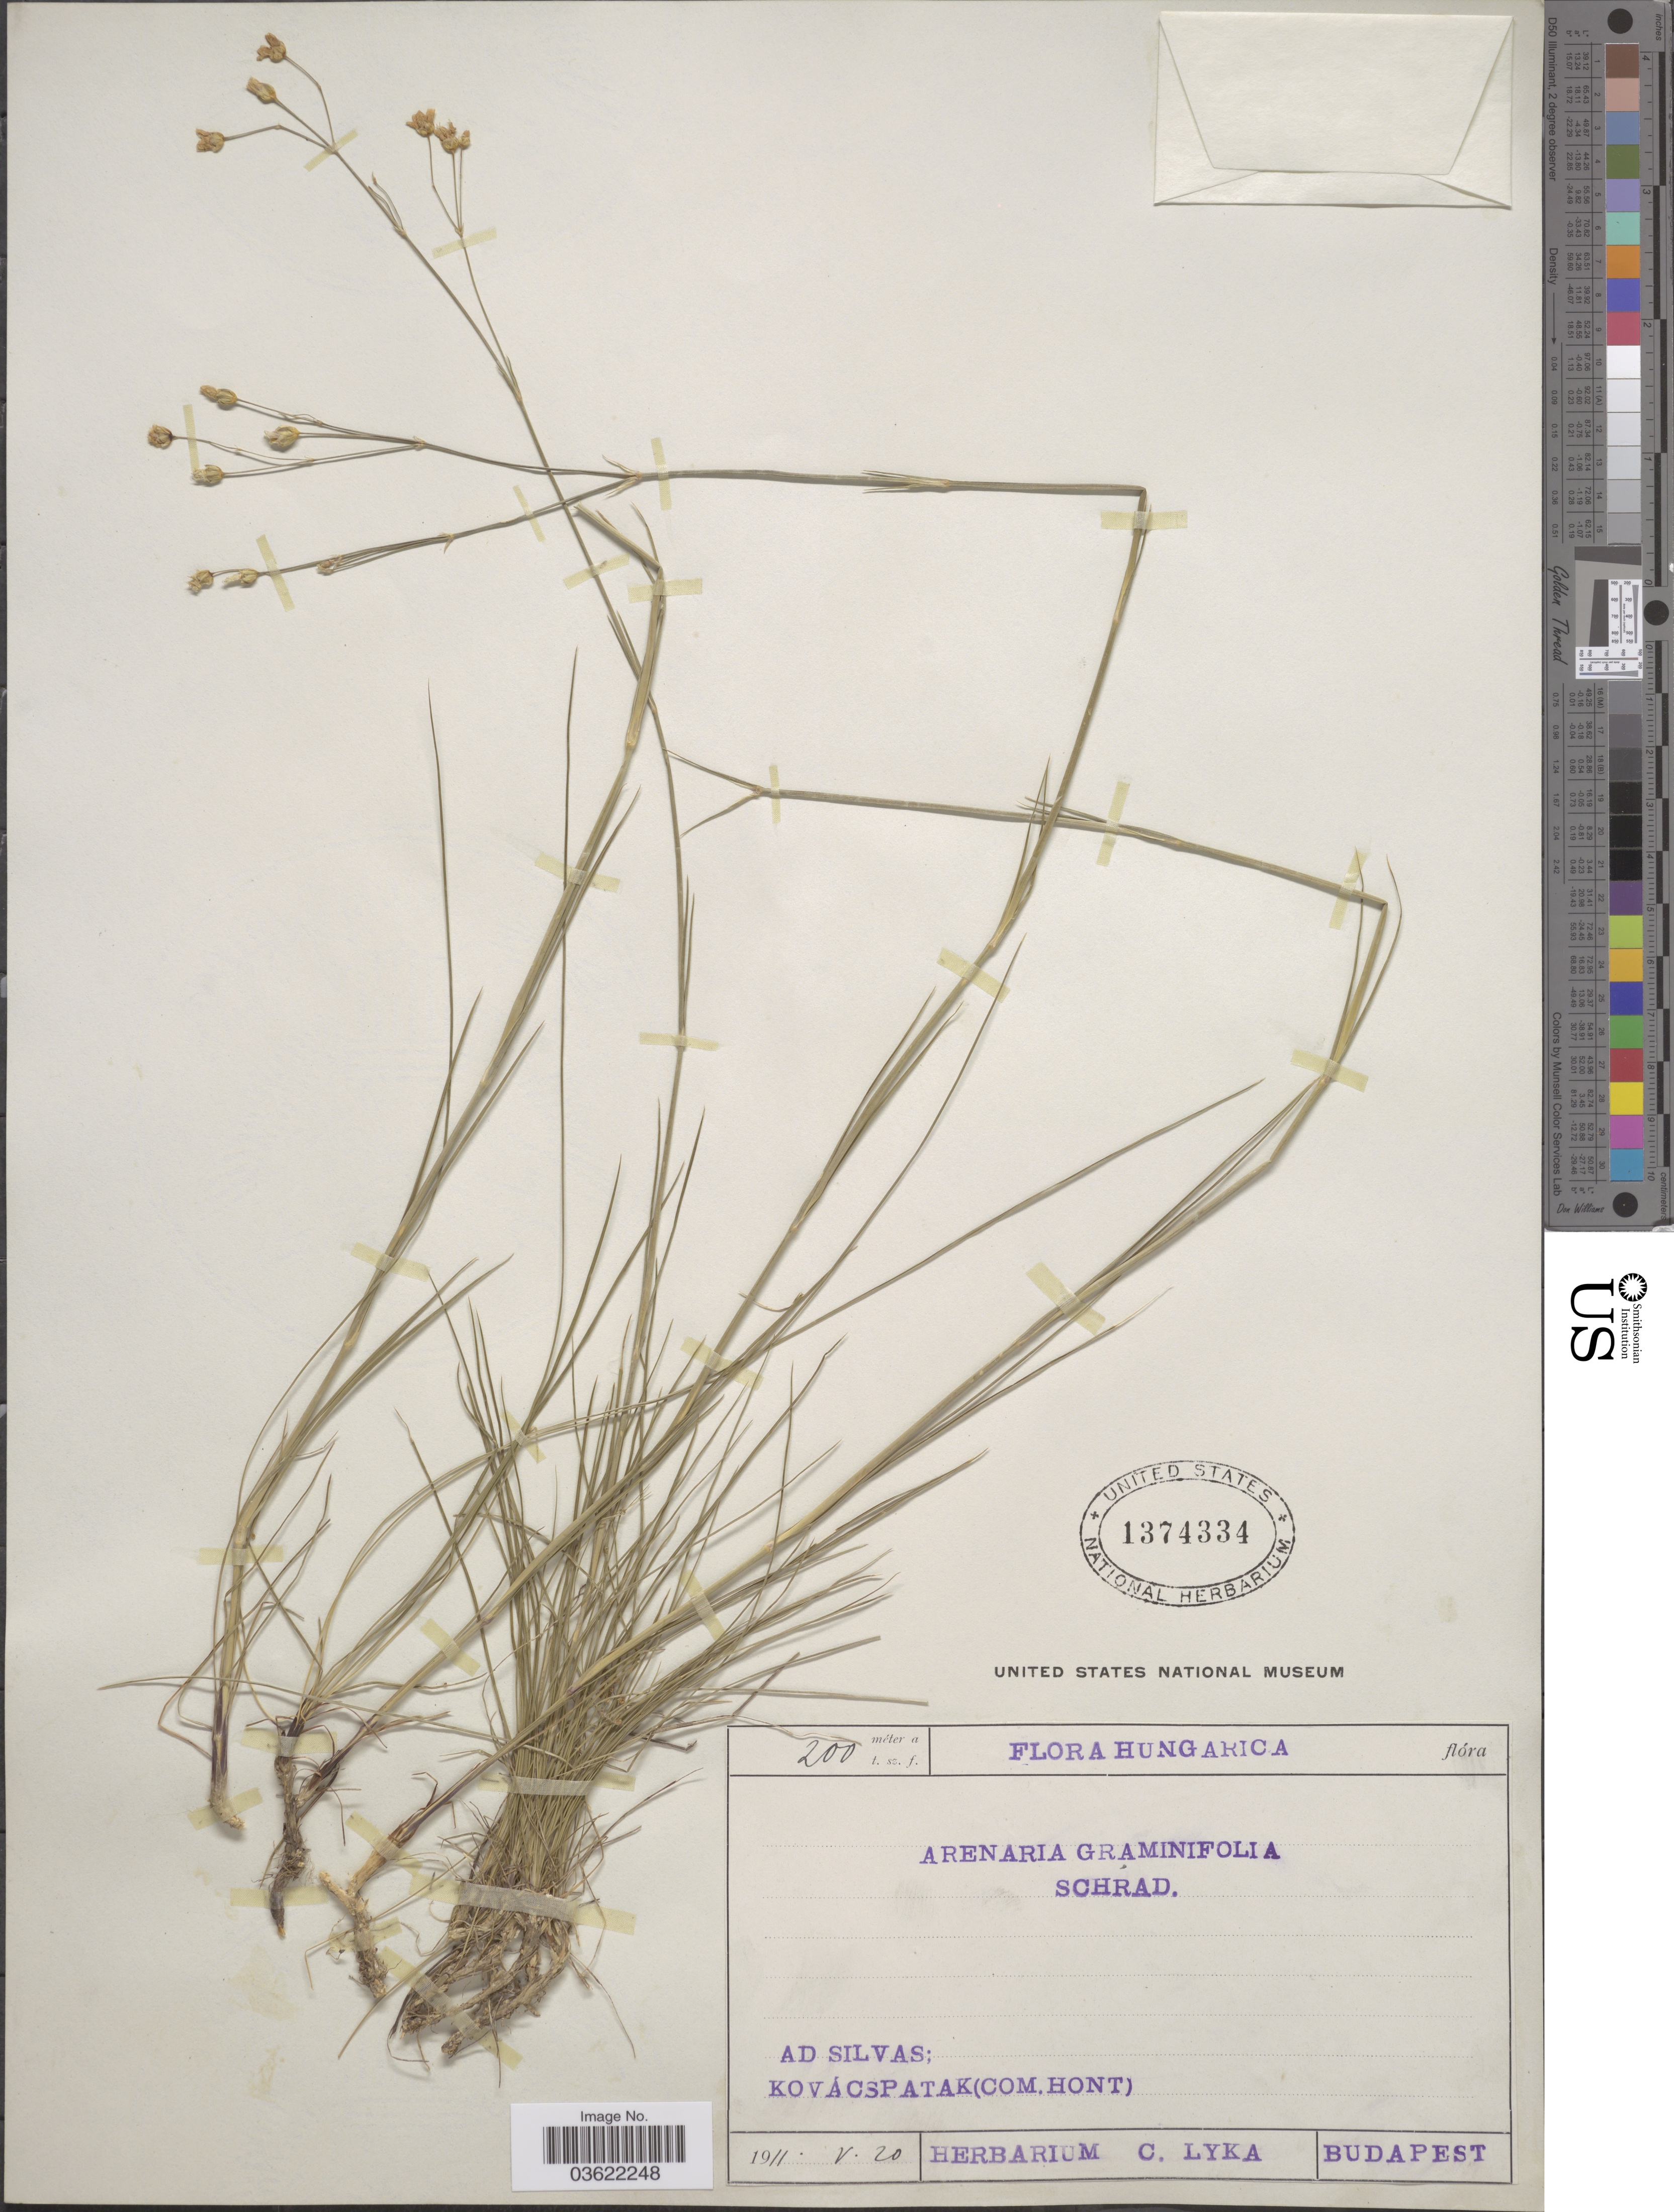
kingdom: Plantae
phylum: Tracheophyta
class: Magnoliopsida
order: Caryophyllales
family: Caryophyllaceae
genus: Eremogone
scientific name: Eremogone procera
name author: (Spreng.) Rchb.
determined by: Strong, Mark T., (BOT), Smithsonian Institution - National Museum of Natural History (UNITED STATES)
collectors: ex herb. C. Lyka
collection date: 1911-05-20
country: Hungary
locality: Ad silvas; Kovácspatak (Com. Hont).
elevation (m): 200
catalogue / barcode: US 1374334